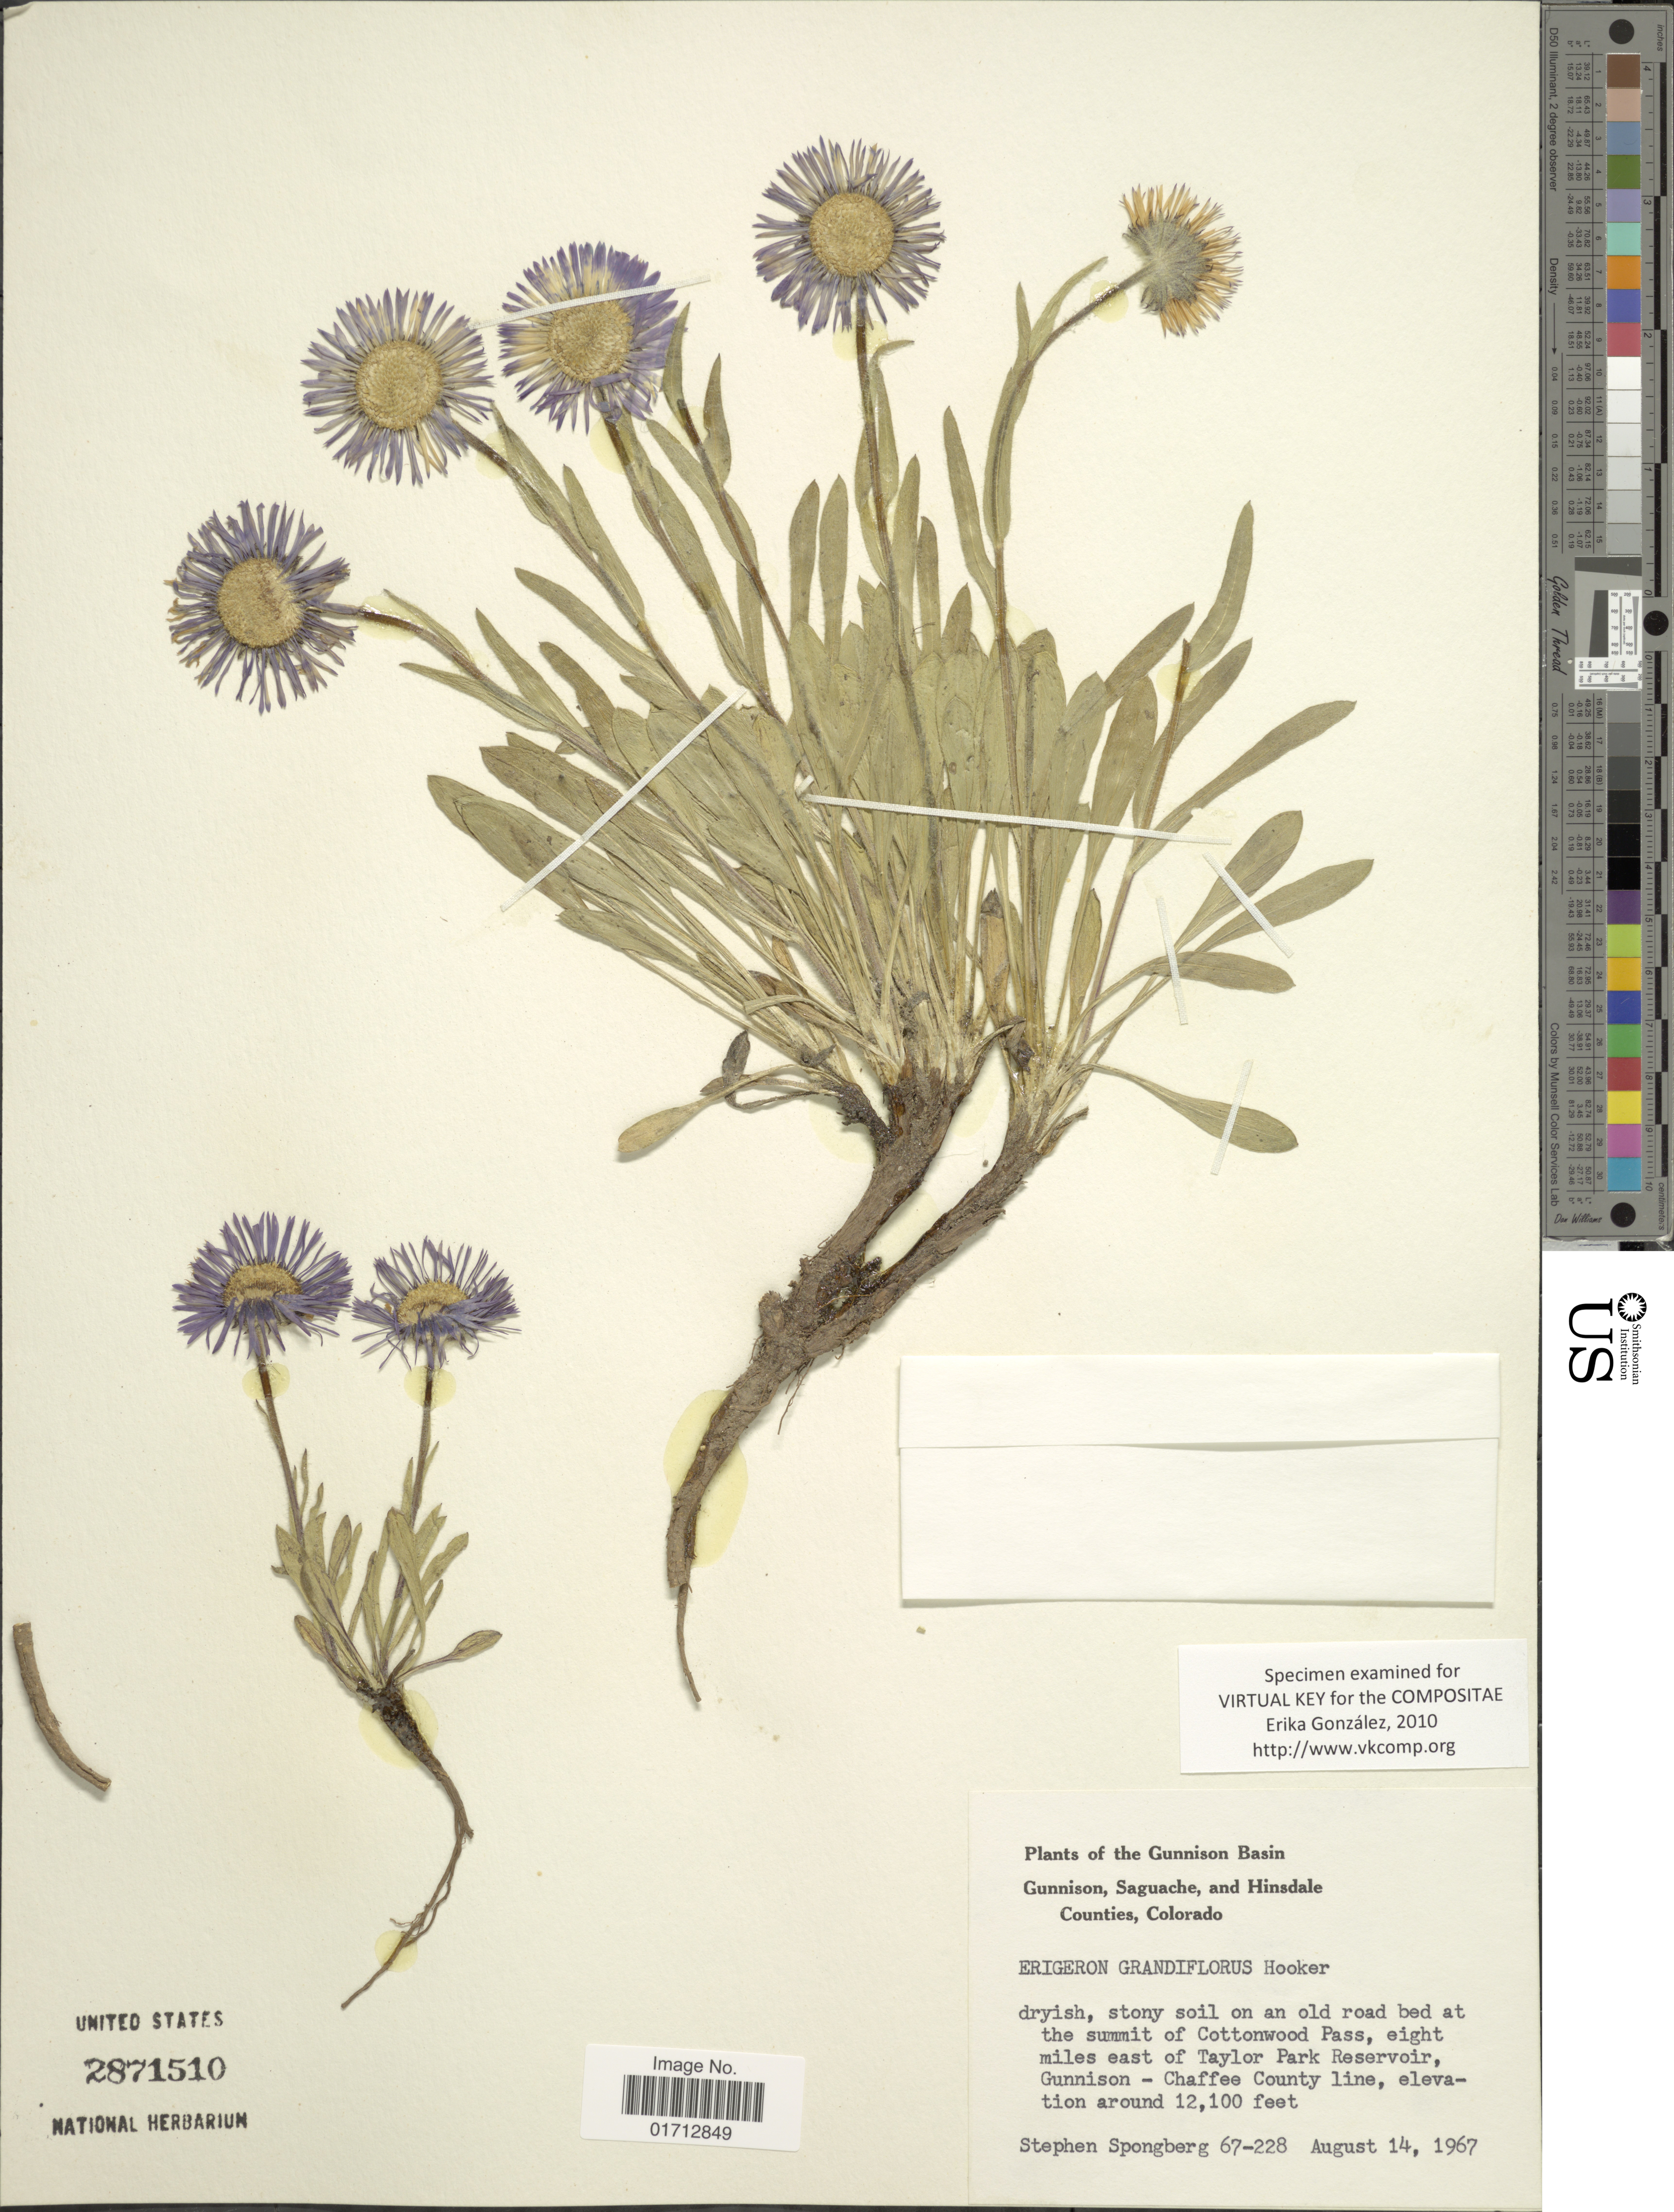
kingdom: Plantae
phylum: Tracheophyta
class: Magnoliopsida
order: Asterales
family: Asteraceae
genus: Erigeron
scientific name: Erigeron grandiflorus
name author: Hook.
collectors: S. A.Spongberg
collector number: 67-228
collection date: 1967-08-14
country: United States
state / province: Colorado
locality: The Gunnison Basin, Gunnison, Saguache, and Hinsdale Counties, at the summit of Cottonwood Pass, eight miles east of Taylor Park Reservoir, Gunnison - Chaffe County line.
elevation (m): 6401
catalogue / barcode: US 2871510